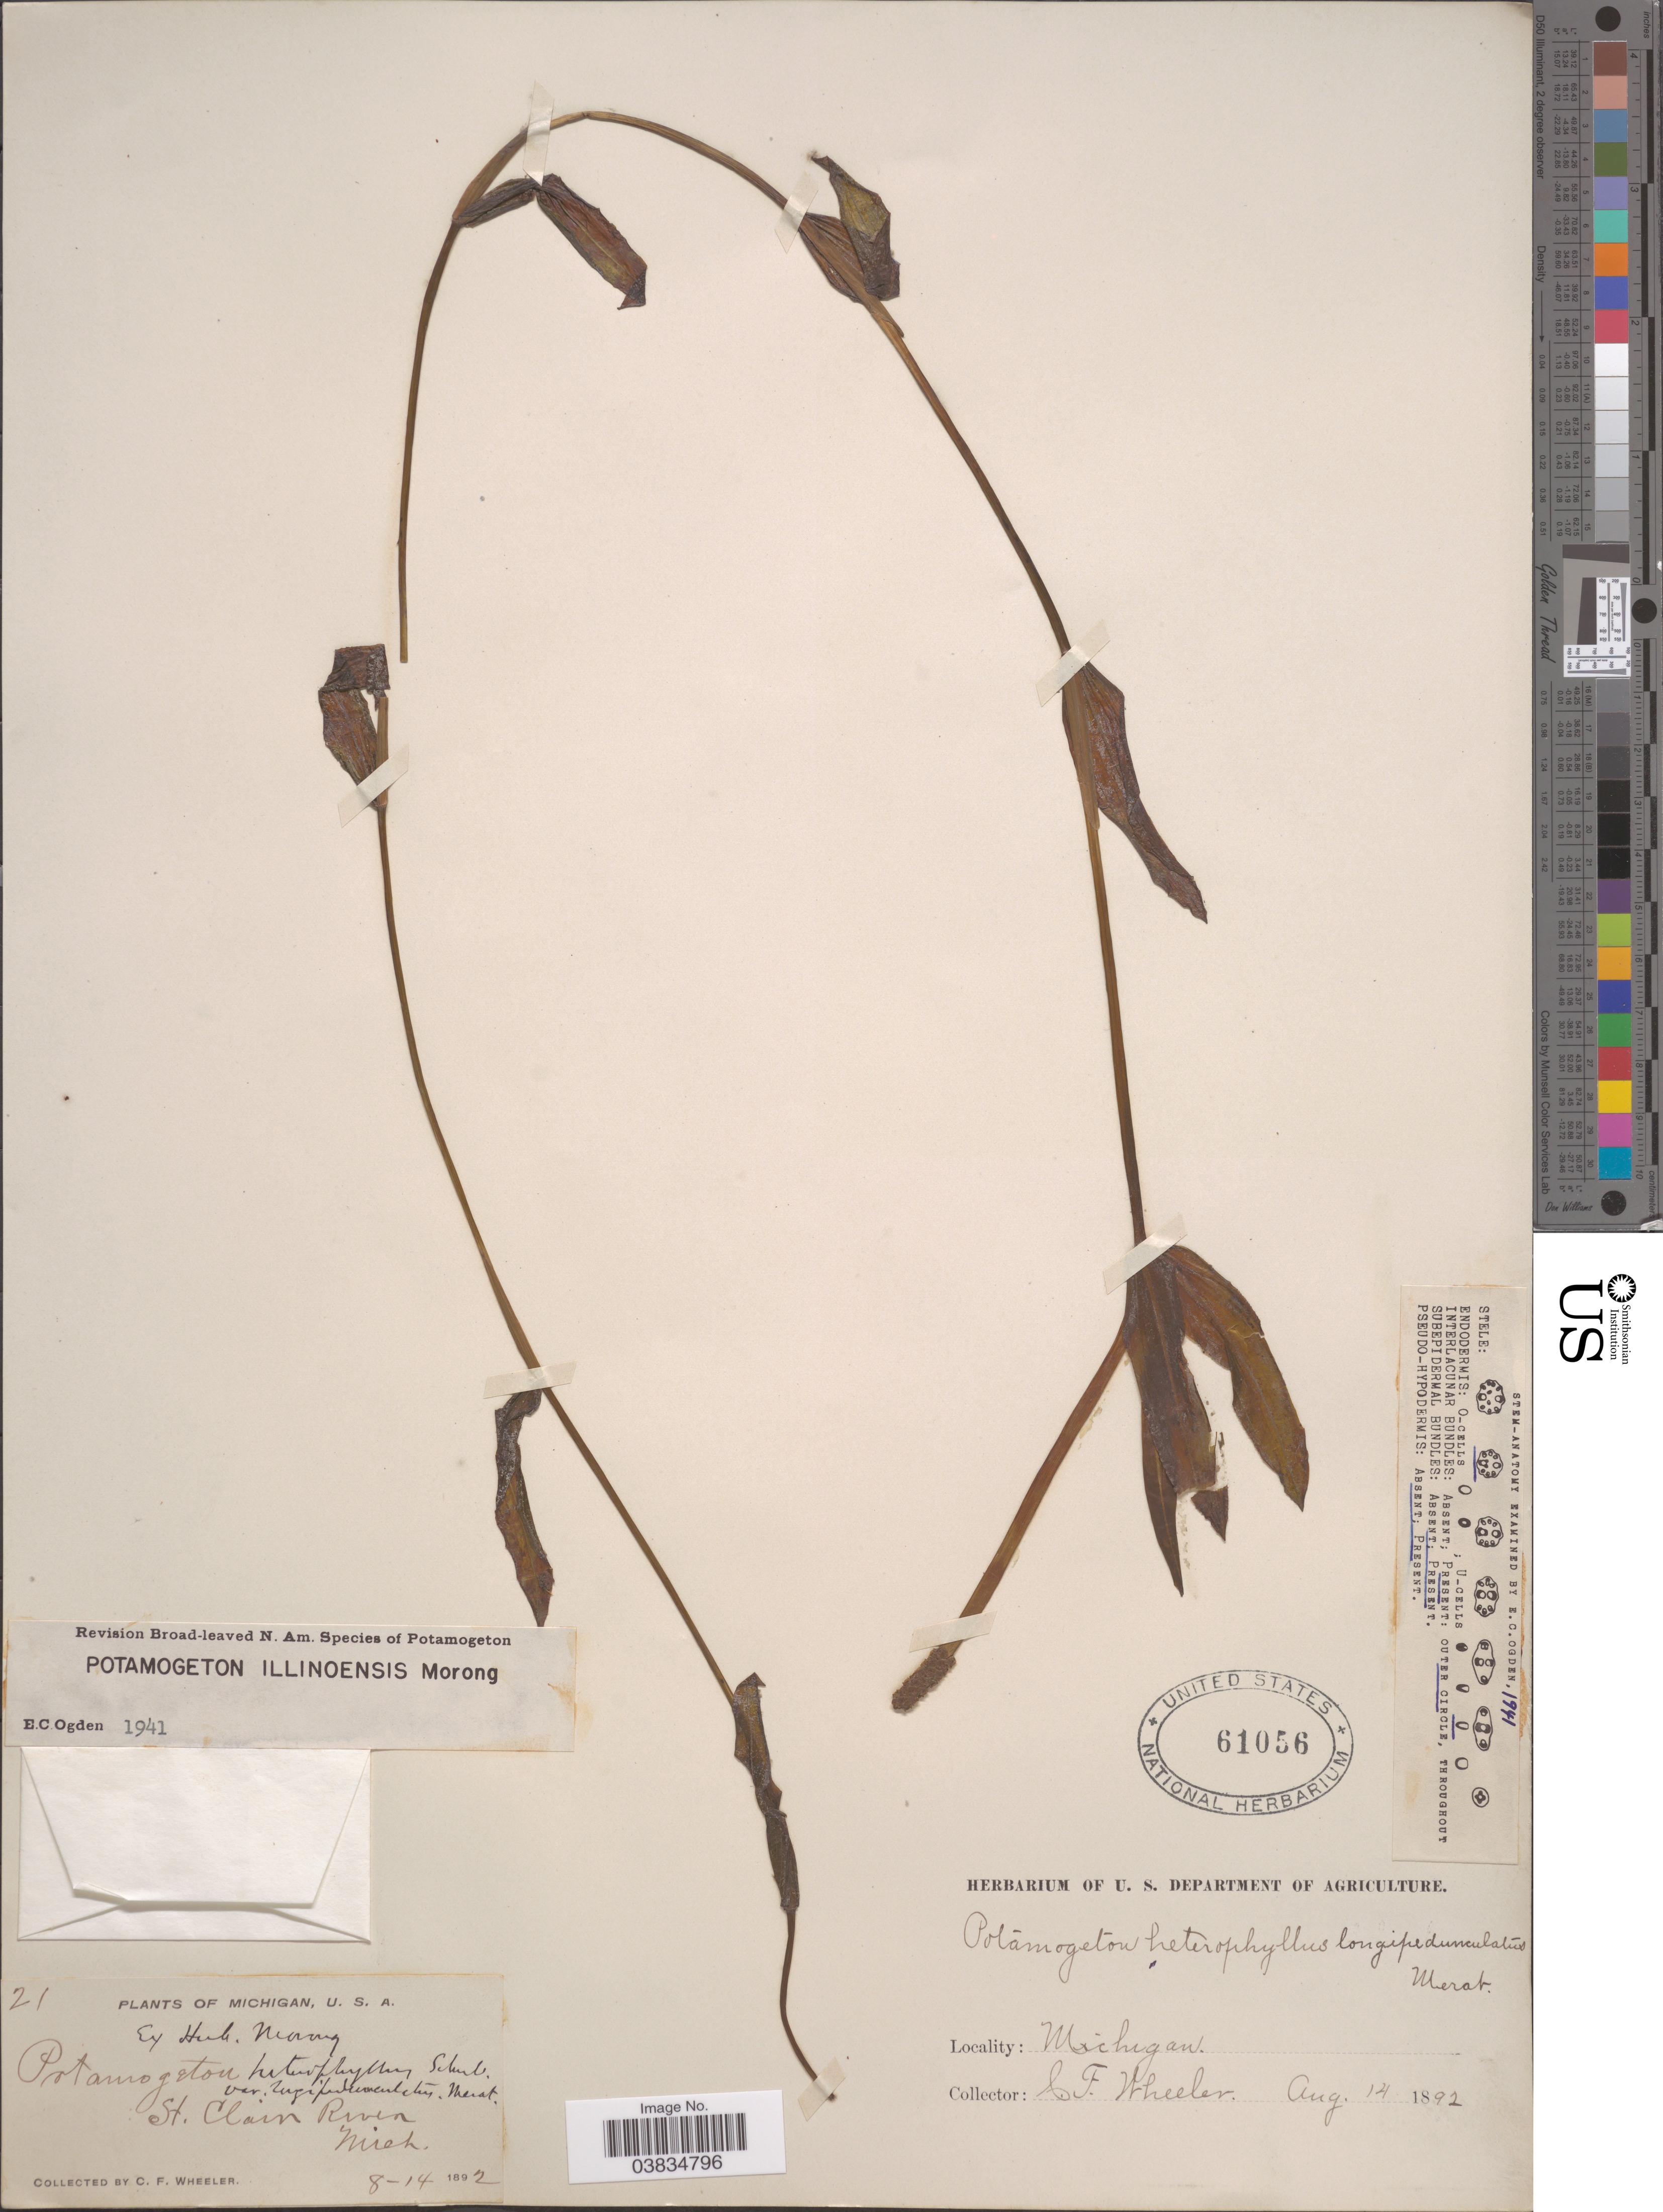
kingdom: Plantae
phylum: Tracheophyta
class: Liliopsida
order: Alismatales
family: Potamogetonaceae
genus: Potamogeton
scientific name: Potamogeton illinoensis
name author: Morong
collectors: C. Wheeler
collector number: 21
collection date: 1892-08-14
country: United States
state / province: Michigan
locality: St. Clair River.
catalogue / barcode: US 61056